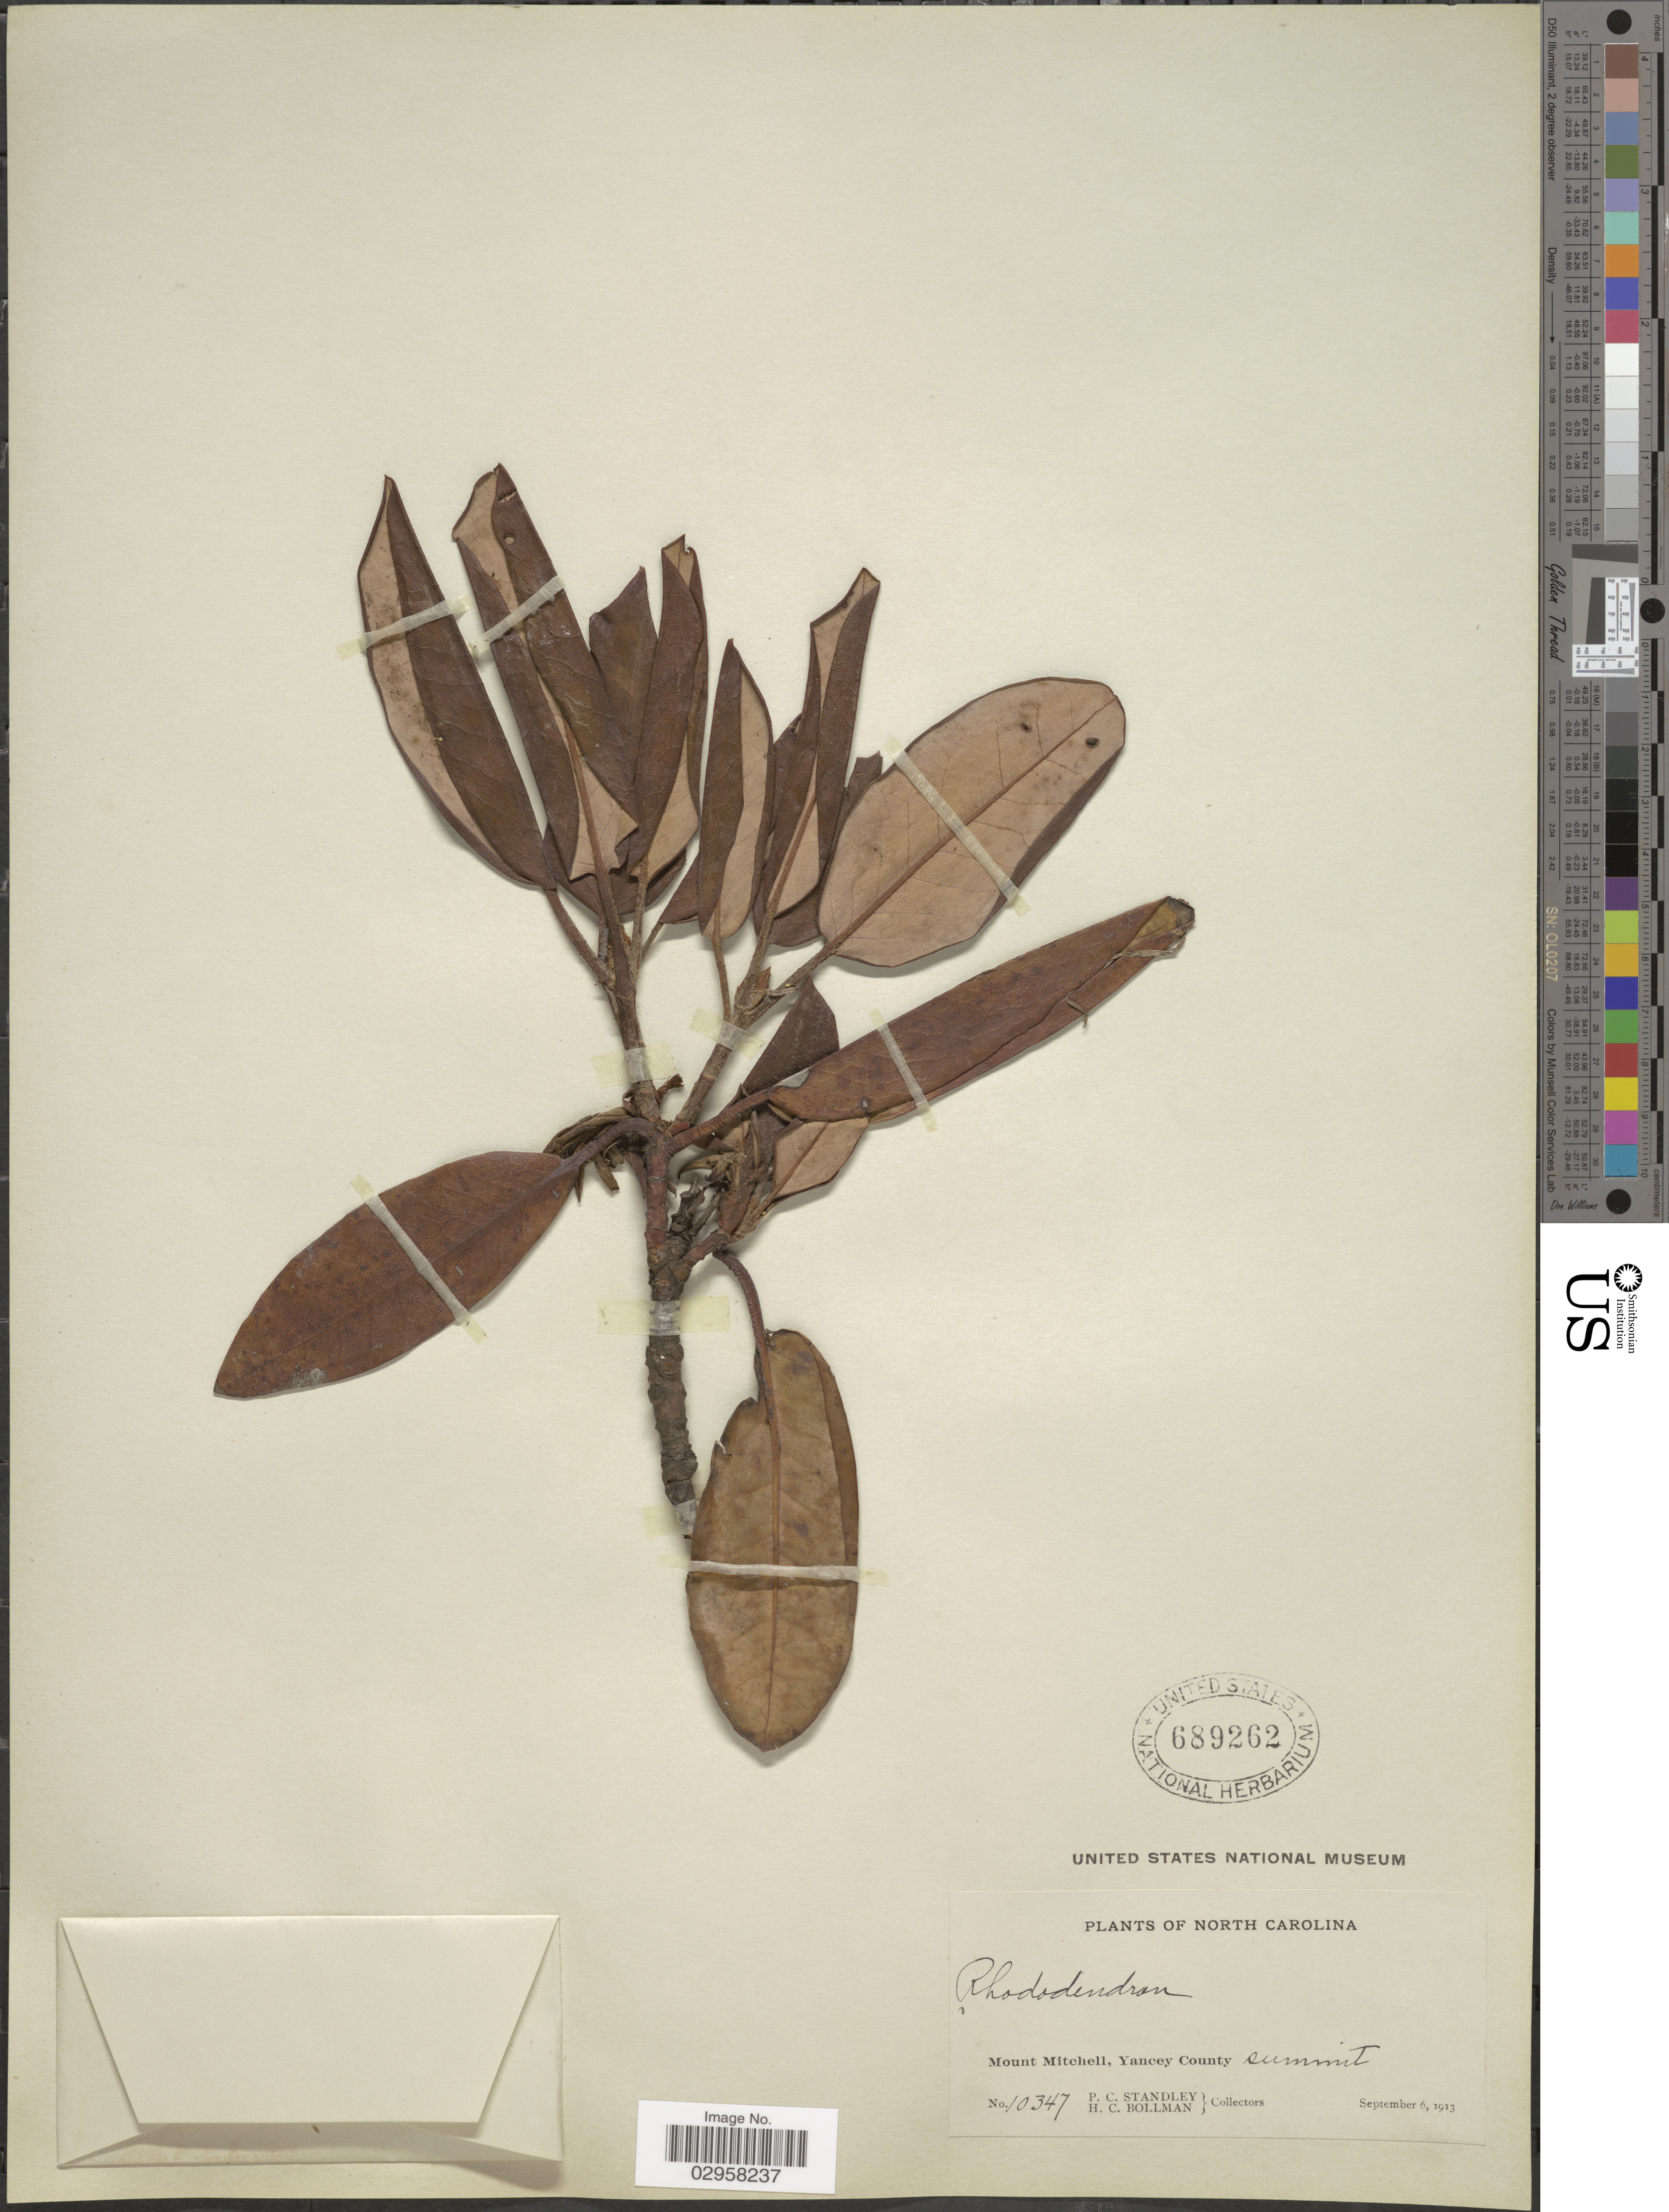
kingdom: Plantae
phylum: Tracheophyta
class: Magnoliopsida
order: Ericales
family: Ericaceae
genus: Rhododendron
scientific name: Rhododendron catawbiense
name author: Michx.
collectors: P. C. Standley & H. C. Bollman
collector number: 10347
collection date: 1913-09-06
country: United States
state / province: North Carolina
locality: Mount Mitchell, Yancey County, summit.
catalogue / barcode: US 689262